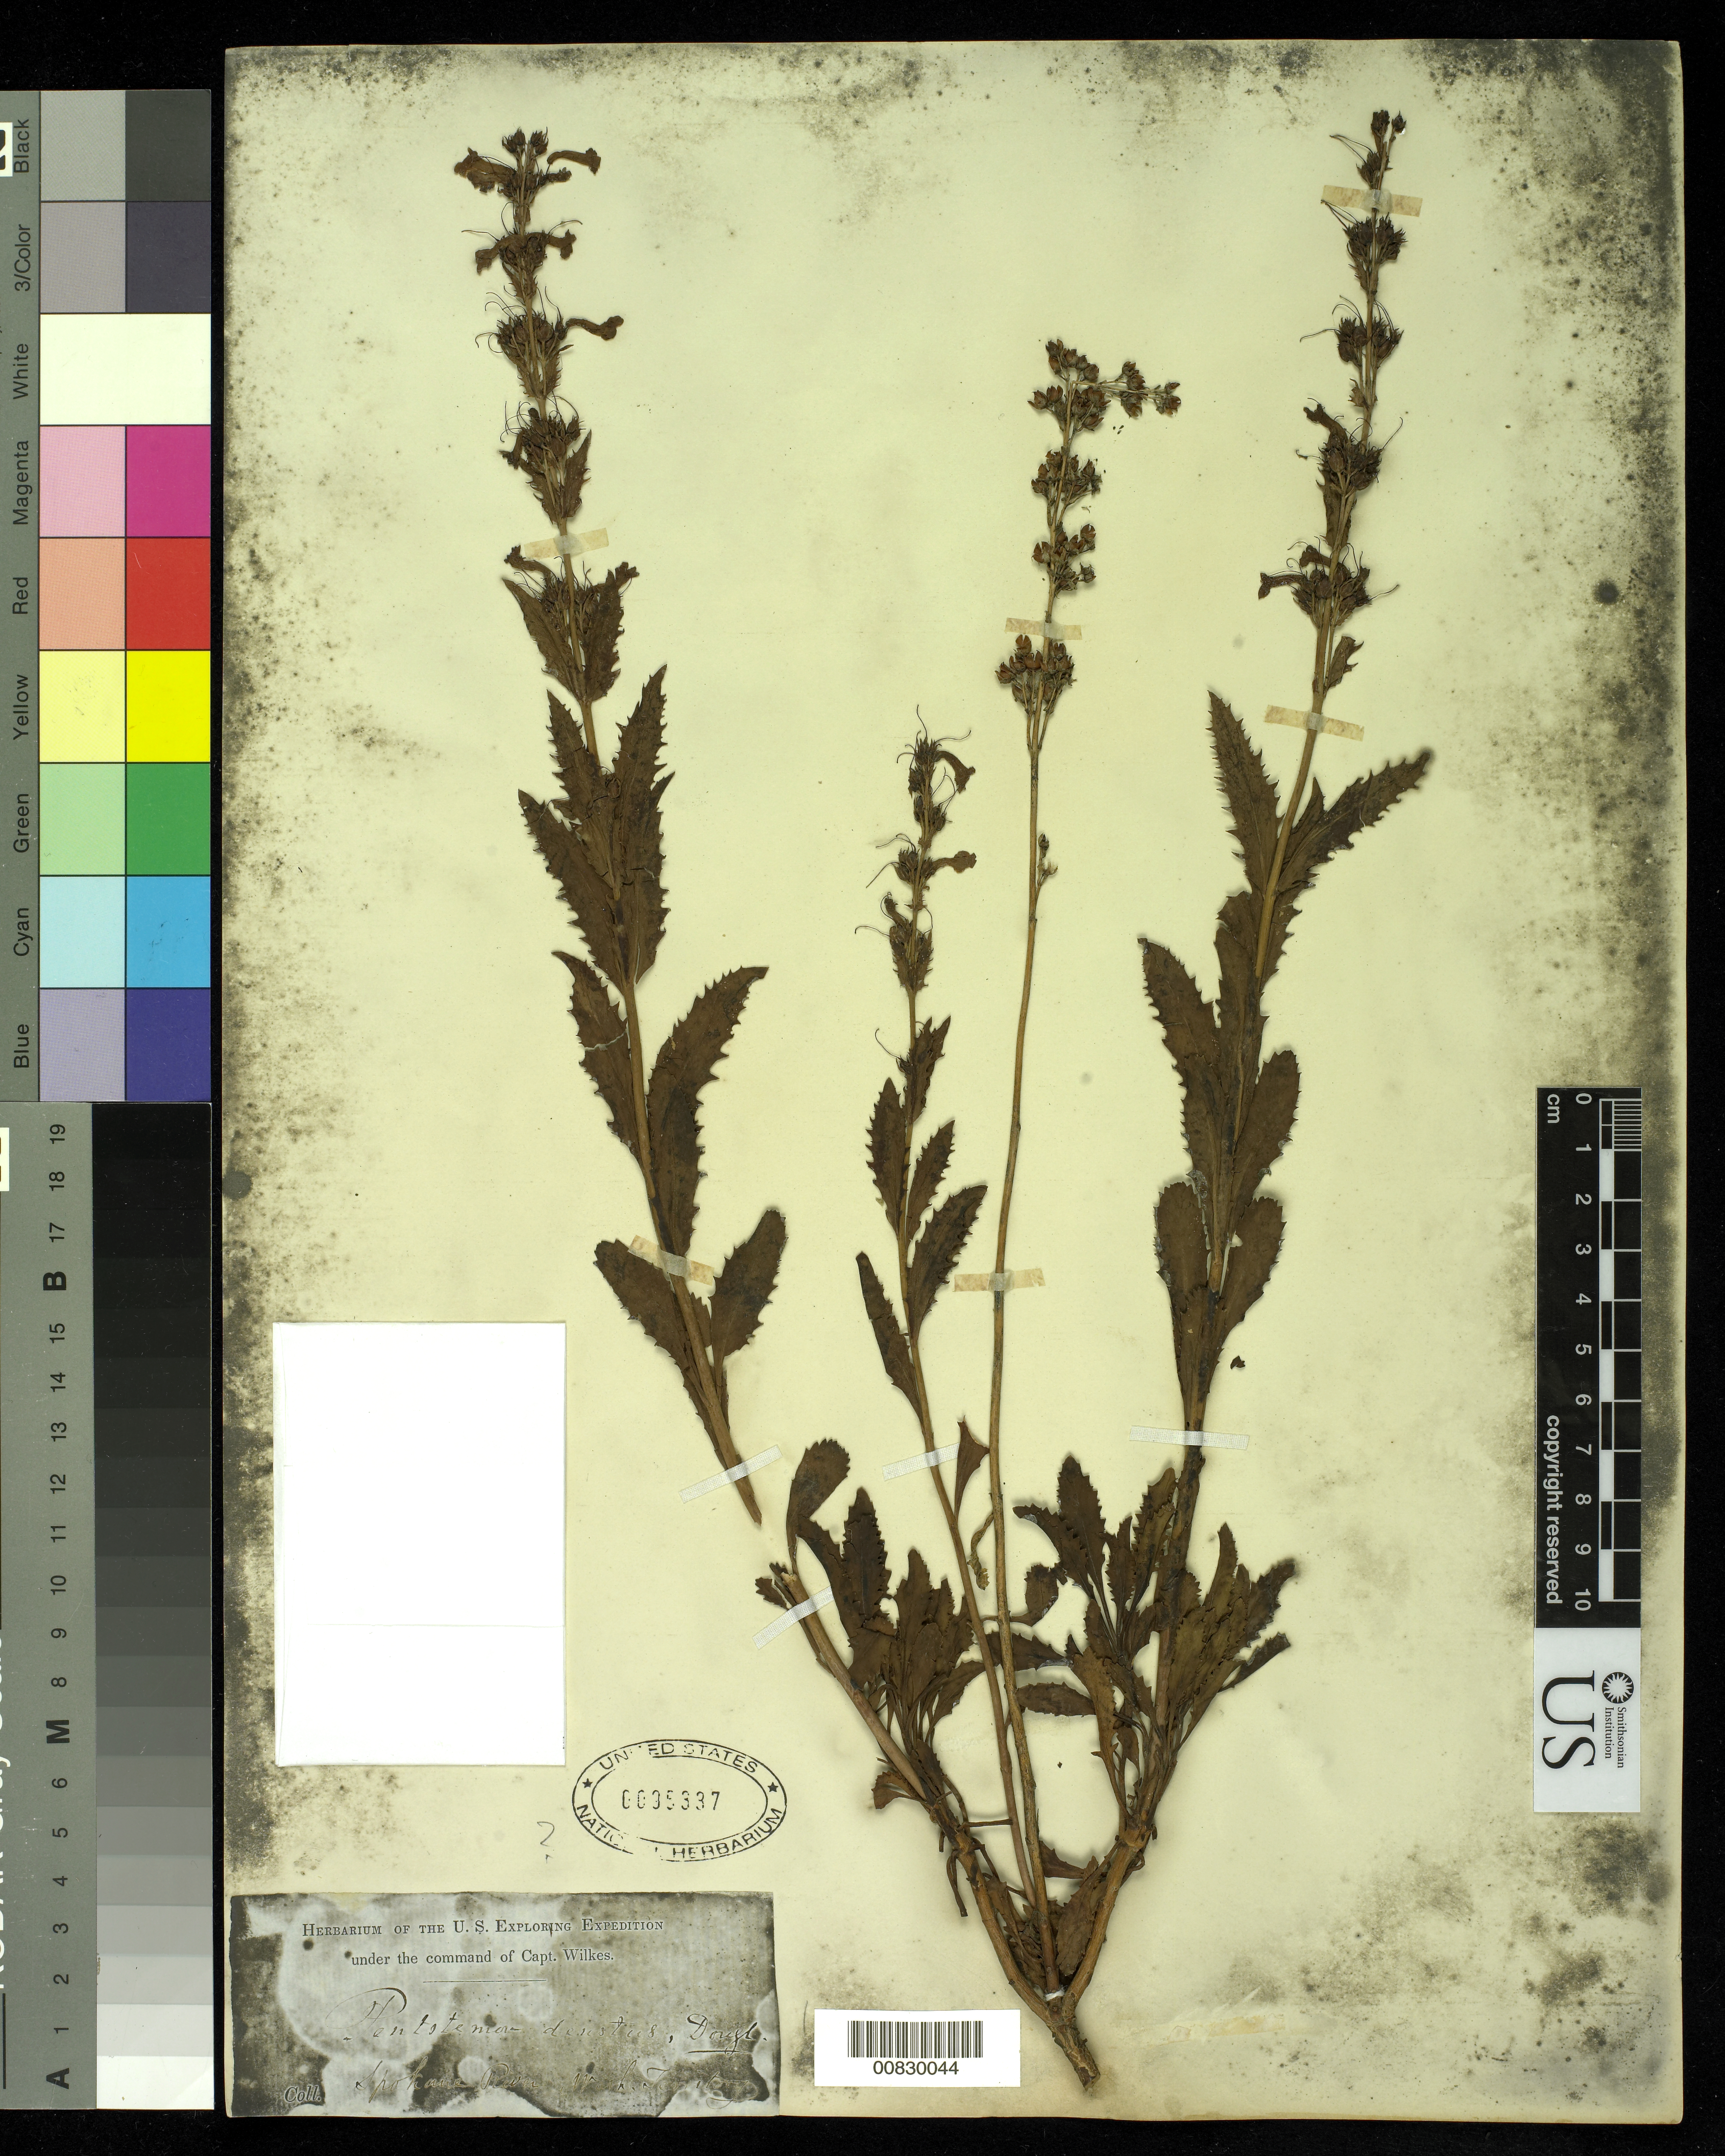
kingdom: Plantae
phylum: Tracheophyta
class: Magnoliopsida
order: Lamiales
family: Plantaginaceae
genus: Penstemon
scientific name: Penstemon deustus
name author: Douglas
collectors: Wilkes Explor. Exped.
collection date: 1838/1842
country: United States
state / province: Washington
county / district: Spokane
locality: Spokane River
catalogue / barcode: US 95337